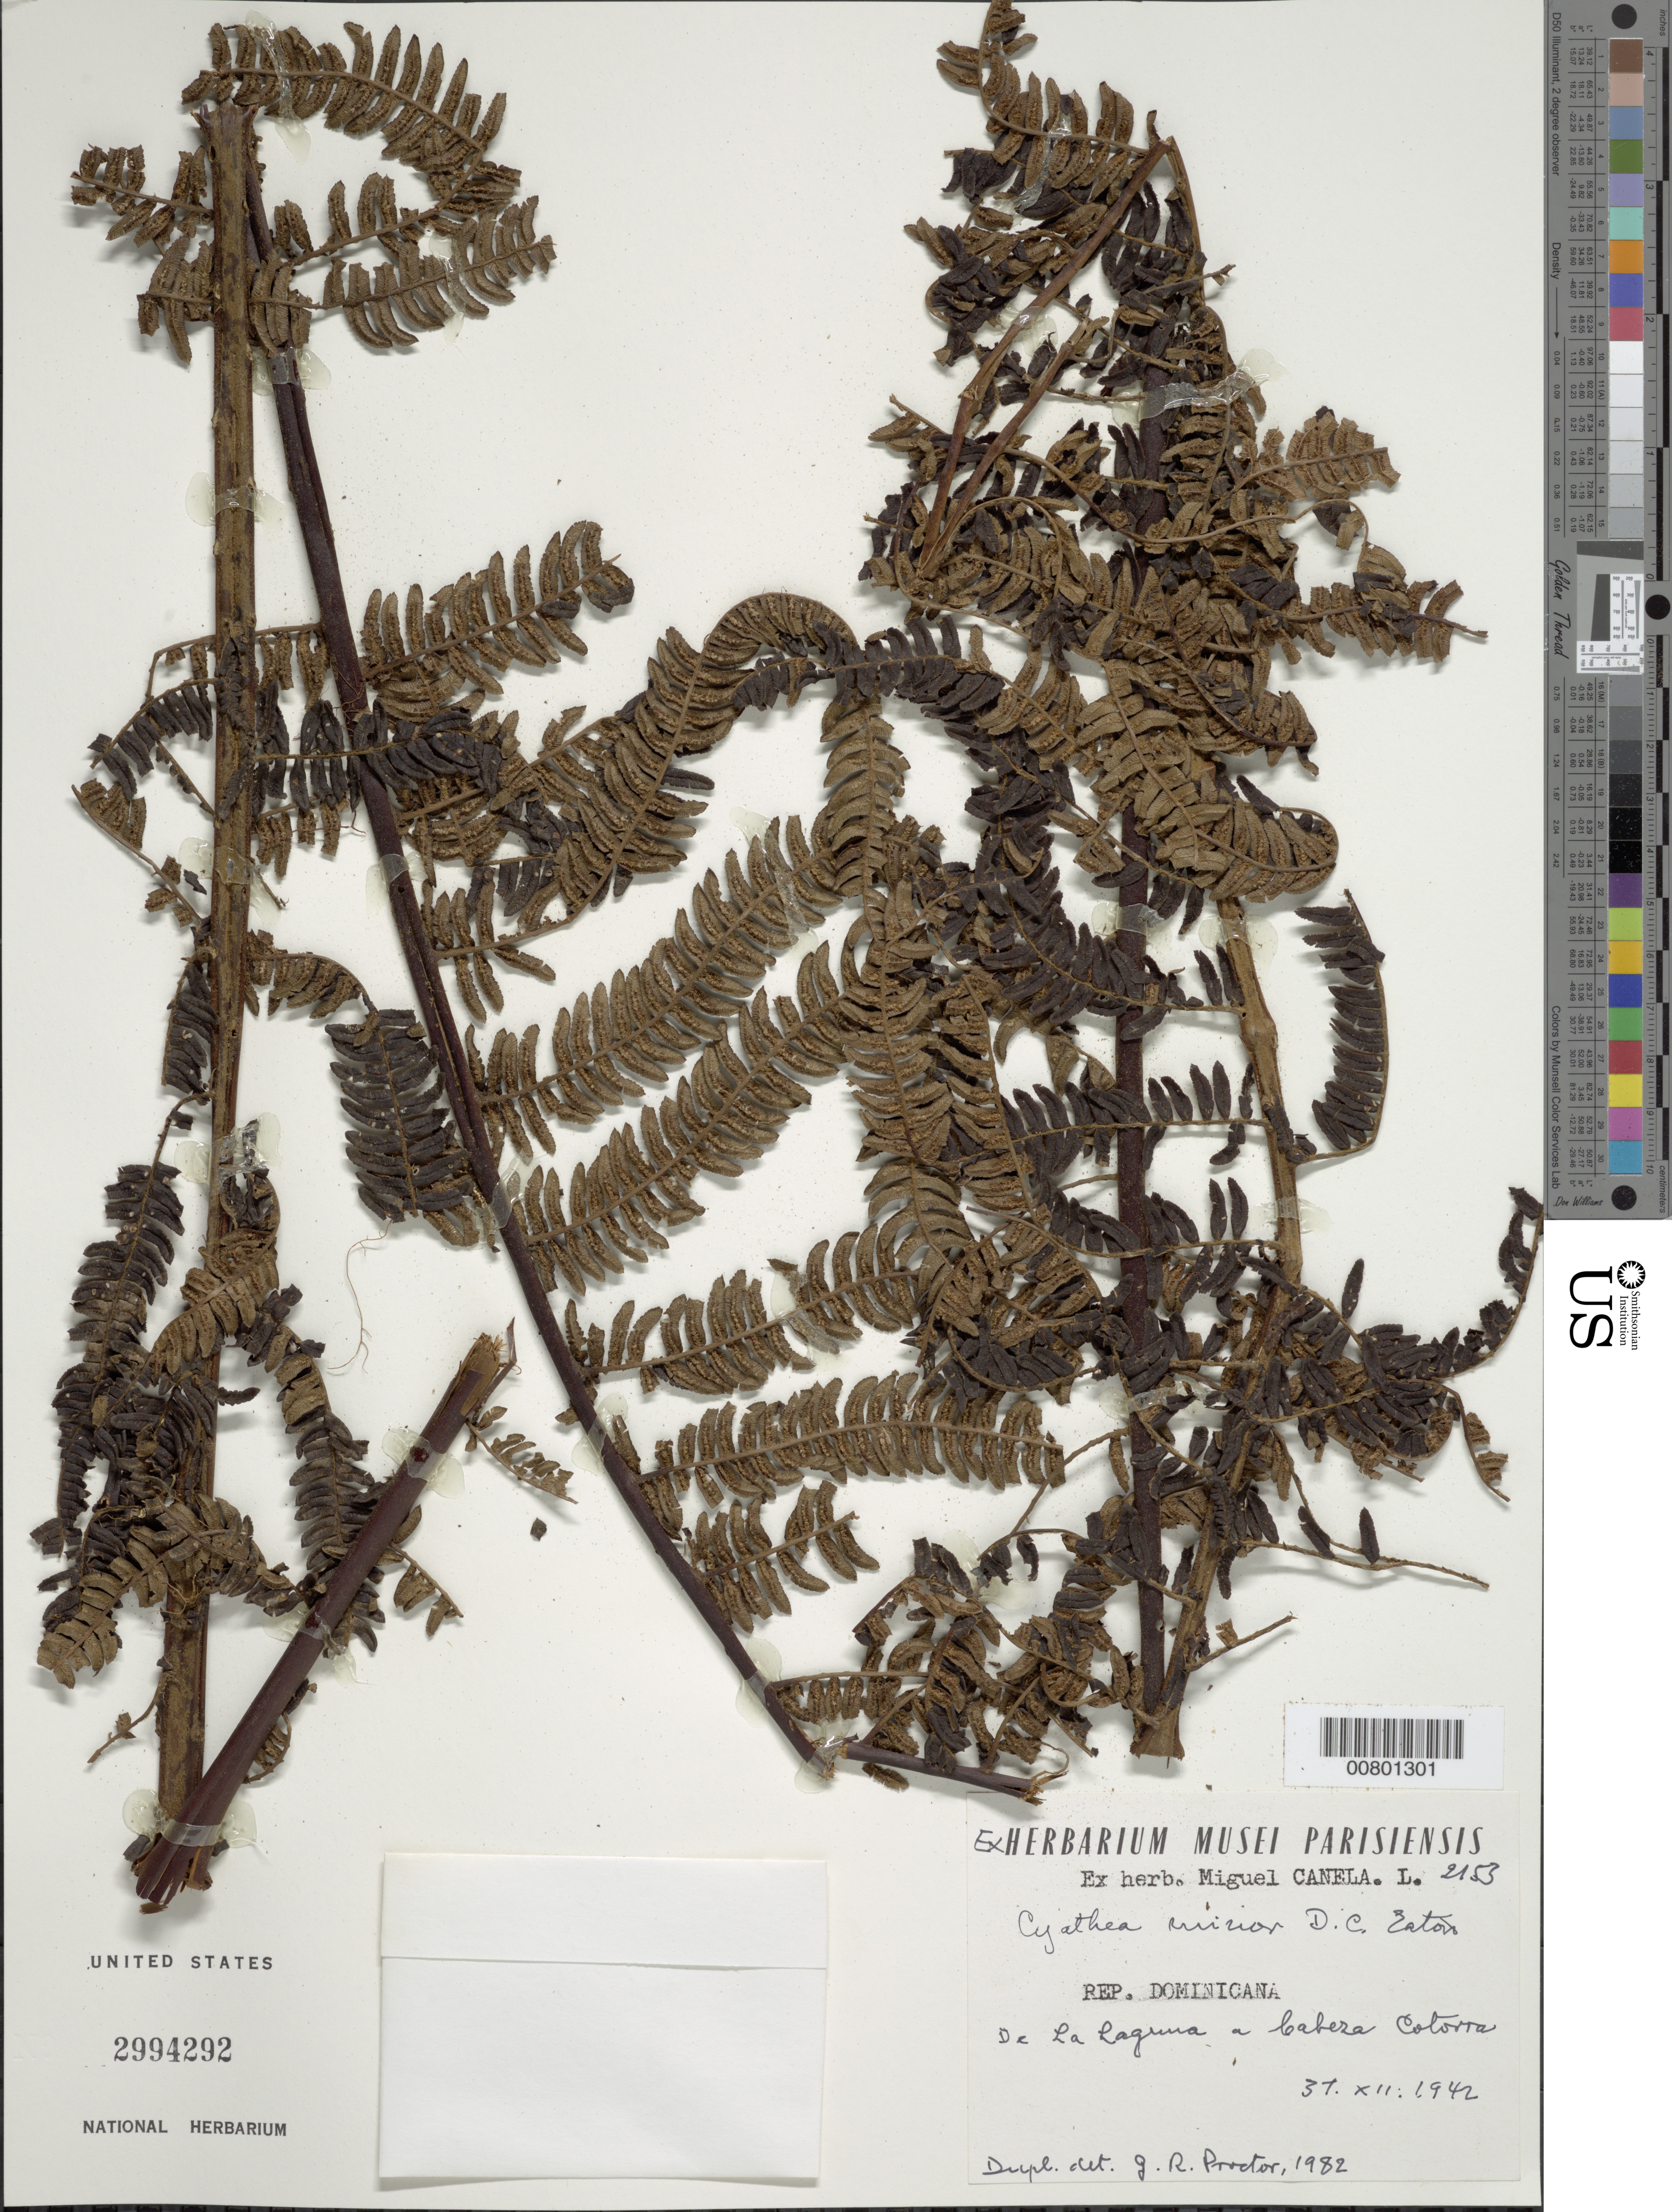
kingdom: Plantae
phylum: Tracheophyta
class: Polypodiopsida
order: Cyatheales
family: Cyatheaceae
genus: Alsophila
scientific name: Alsophila minor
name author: (D.C. Eaton) R.M. Tryon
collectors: M. Canela Lazaro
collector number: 2153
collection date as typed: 31 Dec 1942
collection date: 1942-12-31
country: Dominican Republic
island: Hispaniola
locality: La Laguna a Cabeza Cotorra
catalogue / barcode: US 2994292